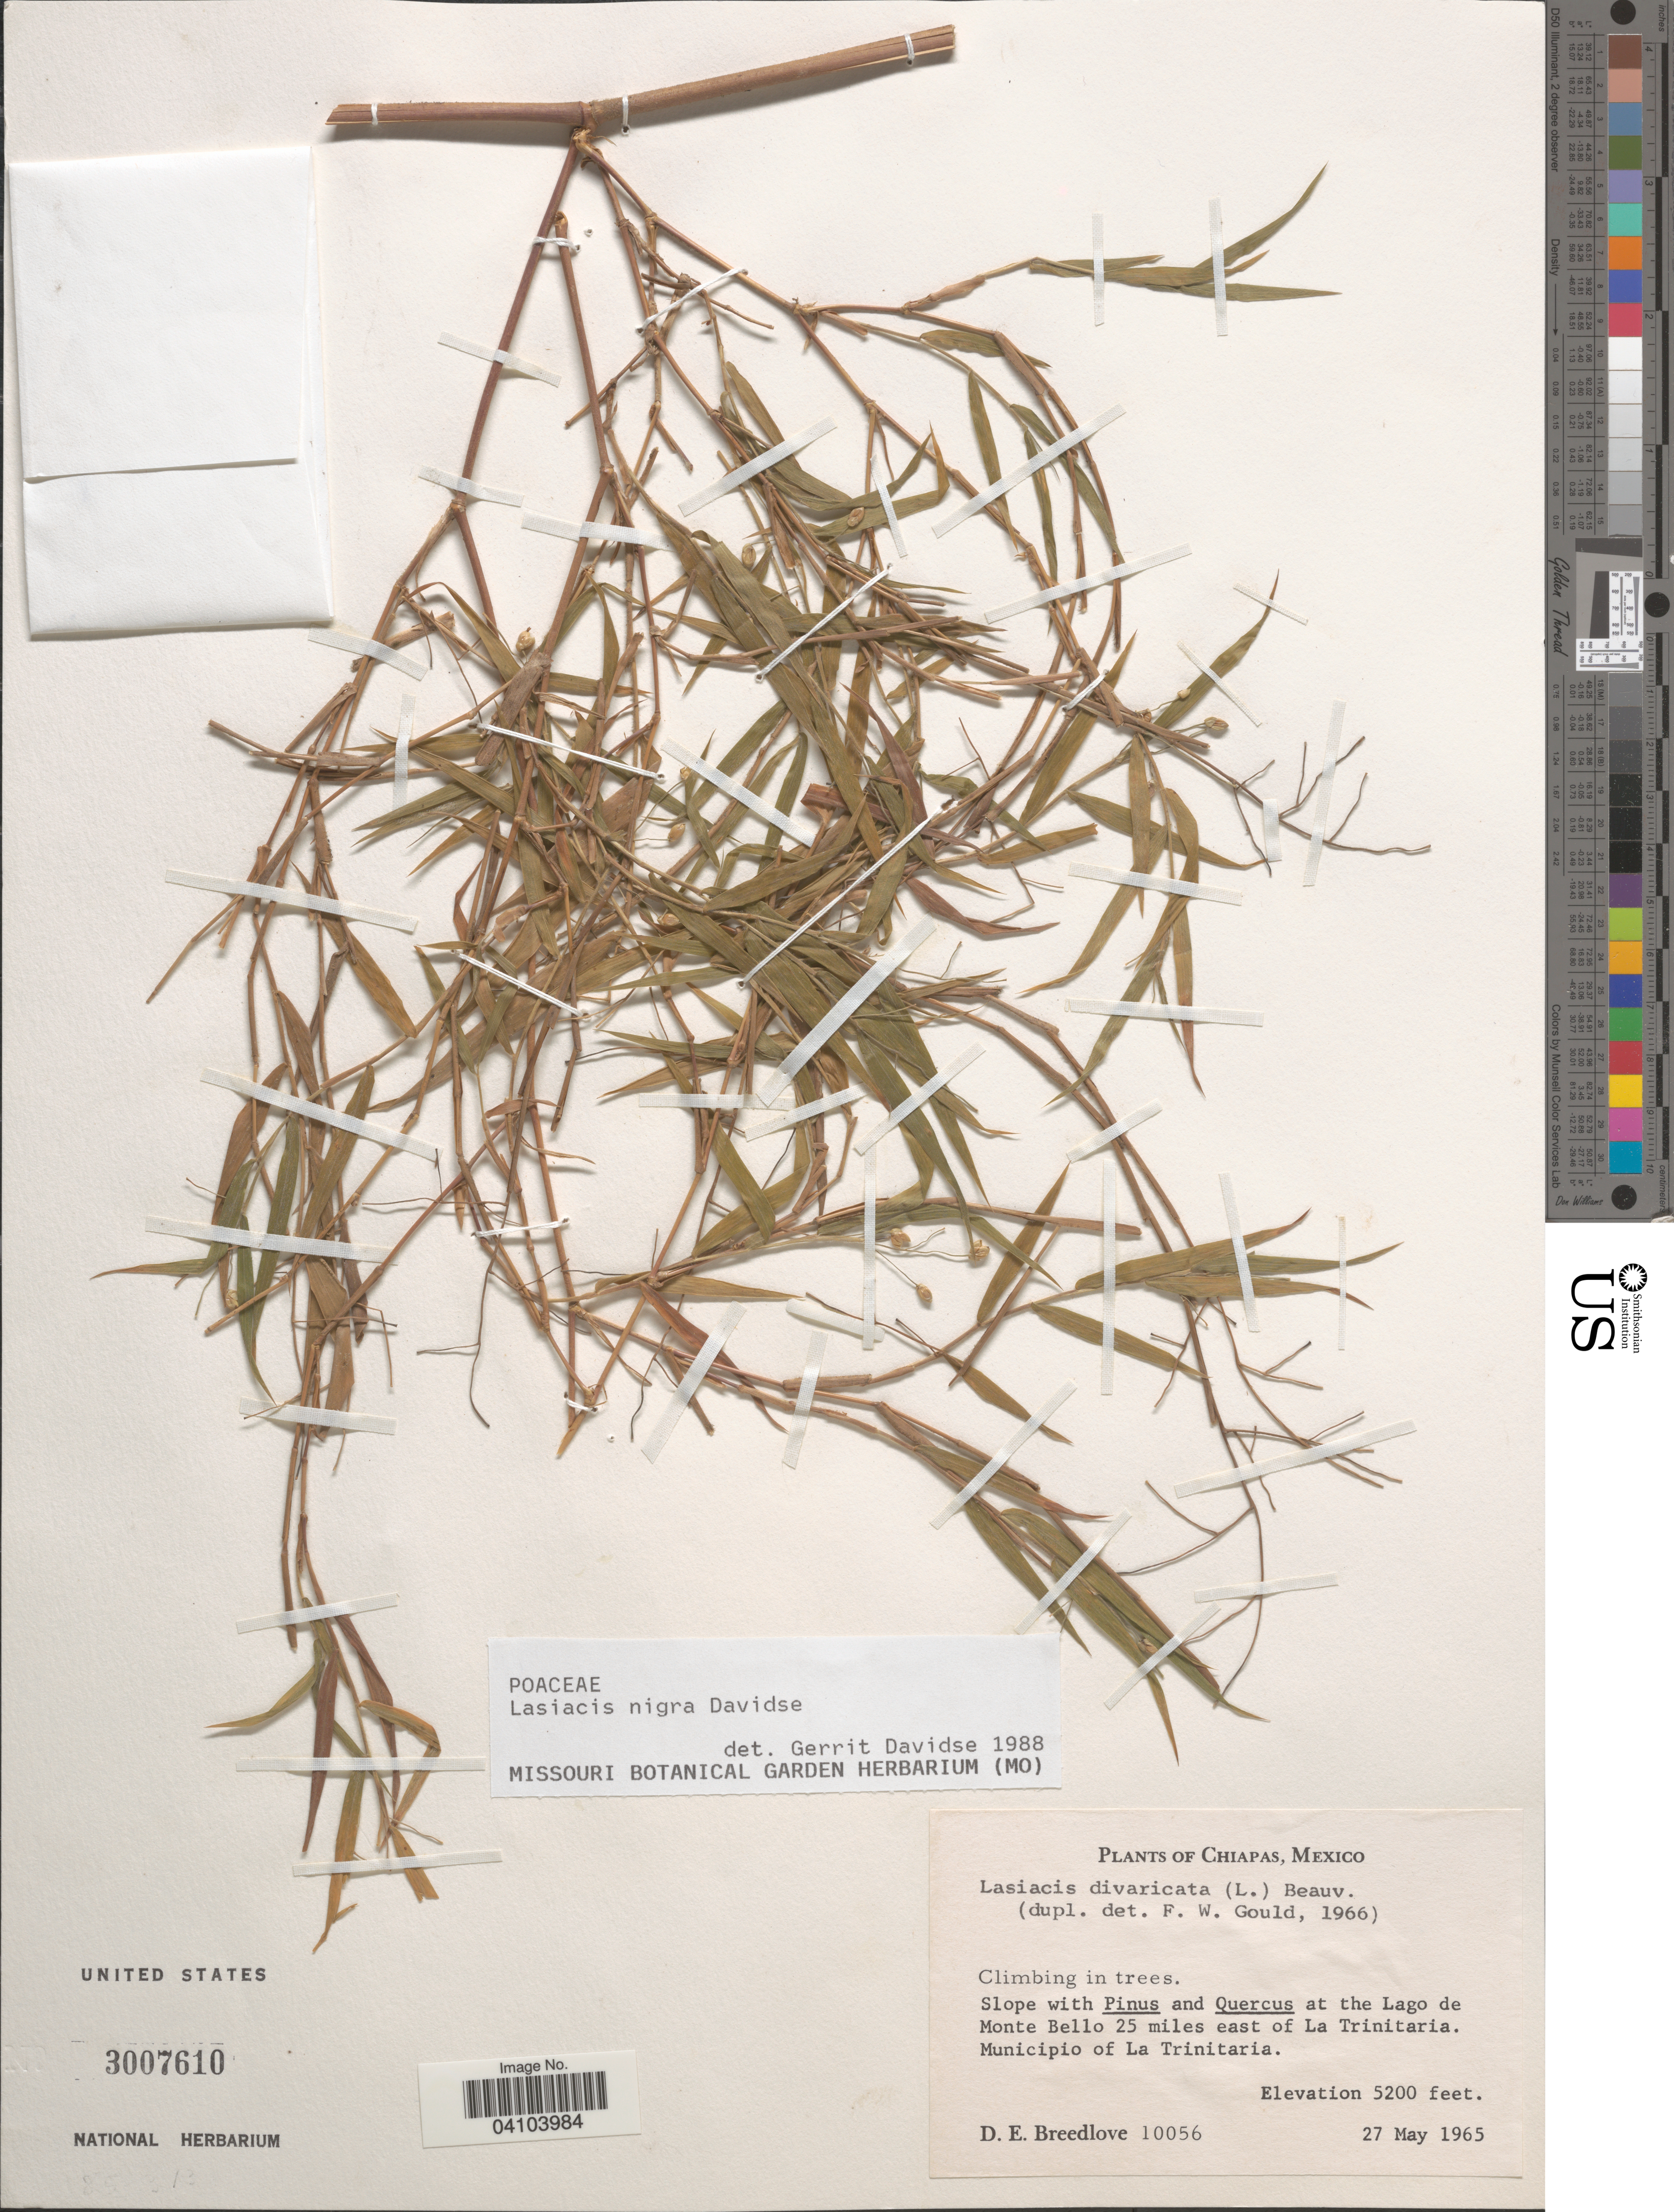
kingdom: Plantae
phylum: Tracheophyta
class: Liliopsida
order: Poales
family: Poaceae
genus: Lasiacis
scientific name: Lasiacis nigra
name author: Davidse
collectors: D. E. Breedlove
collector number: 10056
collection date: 1965-05-27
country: Mexico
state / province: Chiapas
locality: At the Lago de Monte Bello 25 miles east of La Trinitaria. Municipio of La Trinitaria.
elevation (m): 1585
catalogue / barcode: US 3007610